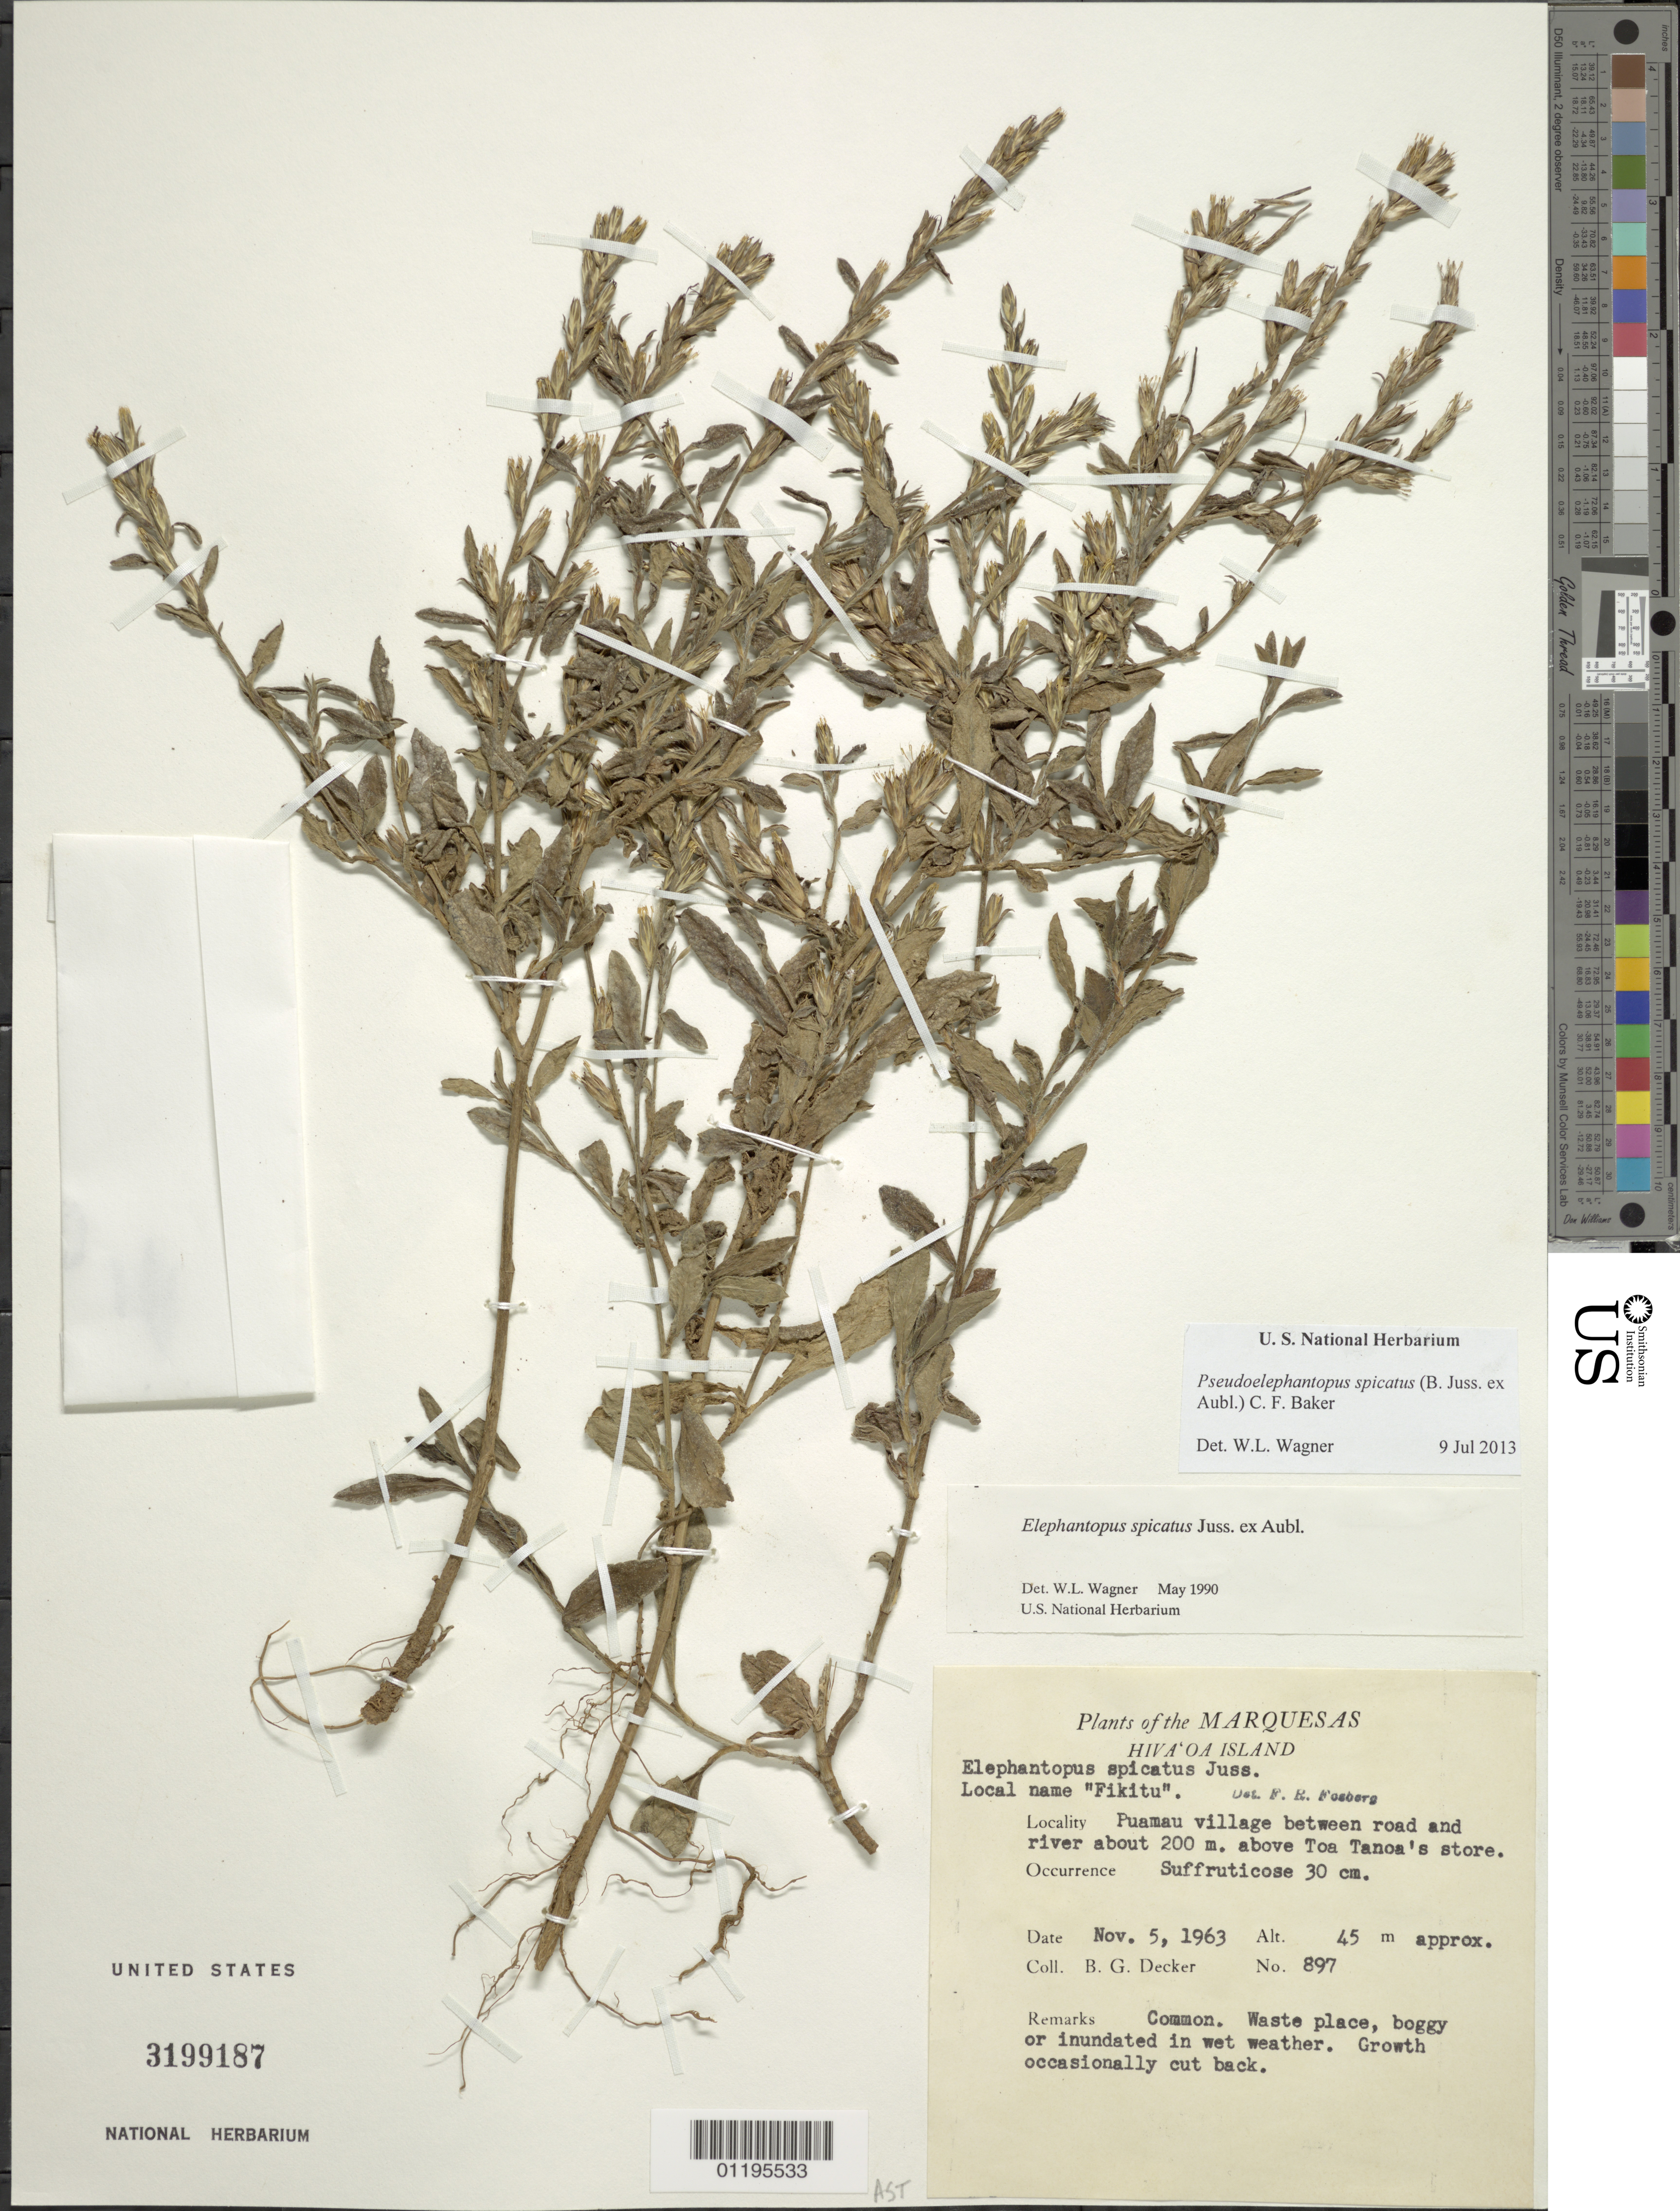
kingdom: Plantae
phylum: Tracheophyta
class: Magnoliopsida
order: Asterales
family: Asteraceae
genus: Pseudelephantopus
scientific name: Pseudelephantopus spicatus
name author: (Juss. ex Aubl.) C.F. Baker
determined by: Wagner, W. L., (BOT), Smithsonian Institution - National Museum of Natural History (UNITED STATES)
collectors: B. G. Decker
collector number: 897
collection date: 1963-11-05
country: French Polynesia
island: Hiva Oa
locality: Puamau village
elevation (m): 45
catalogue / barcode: US 3199187